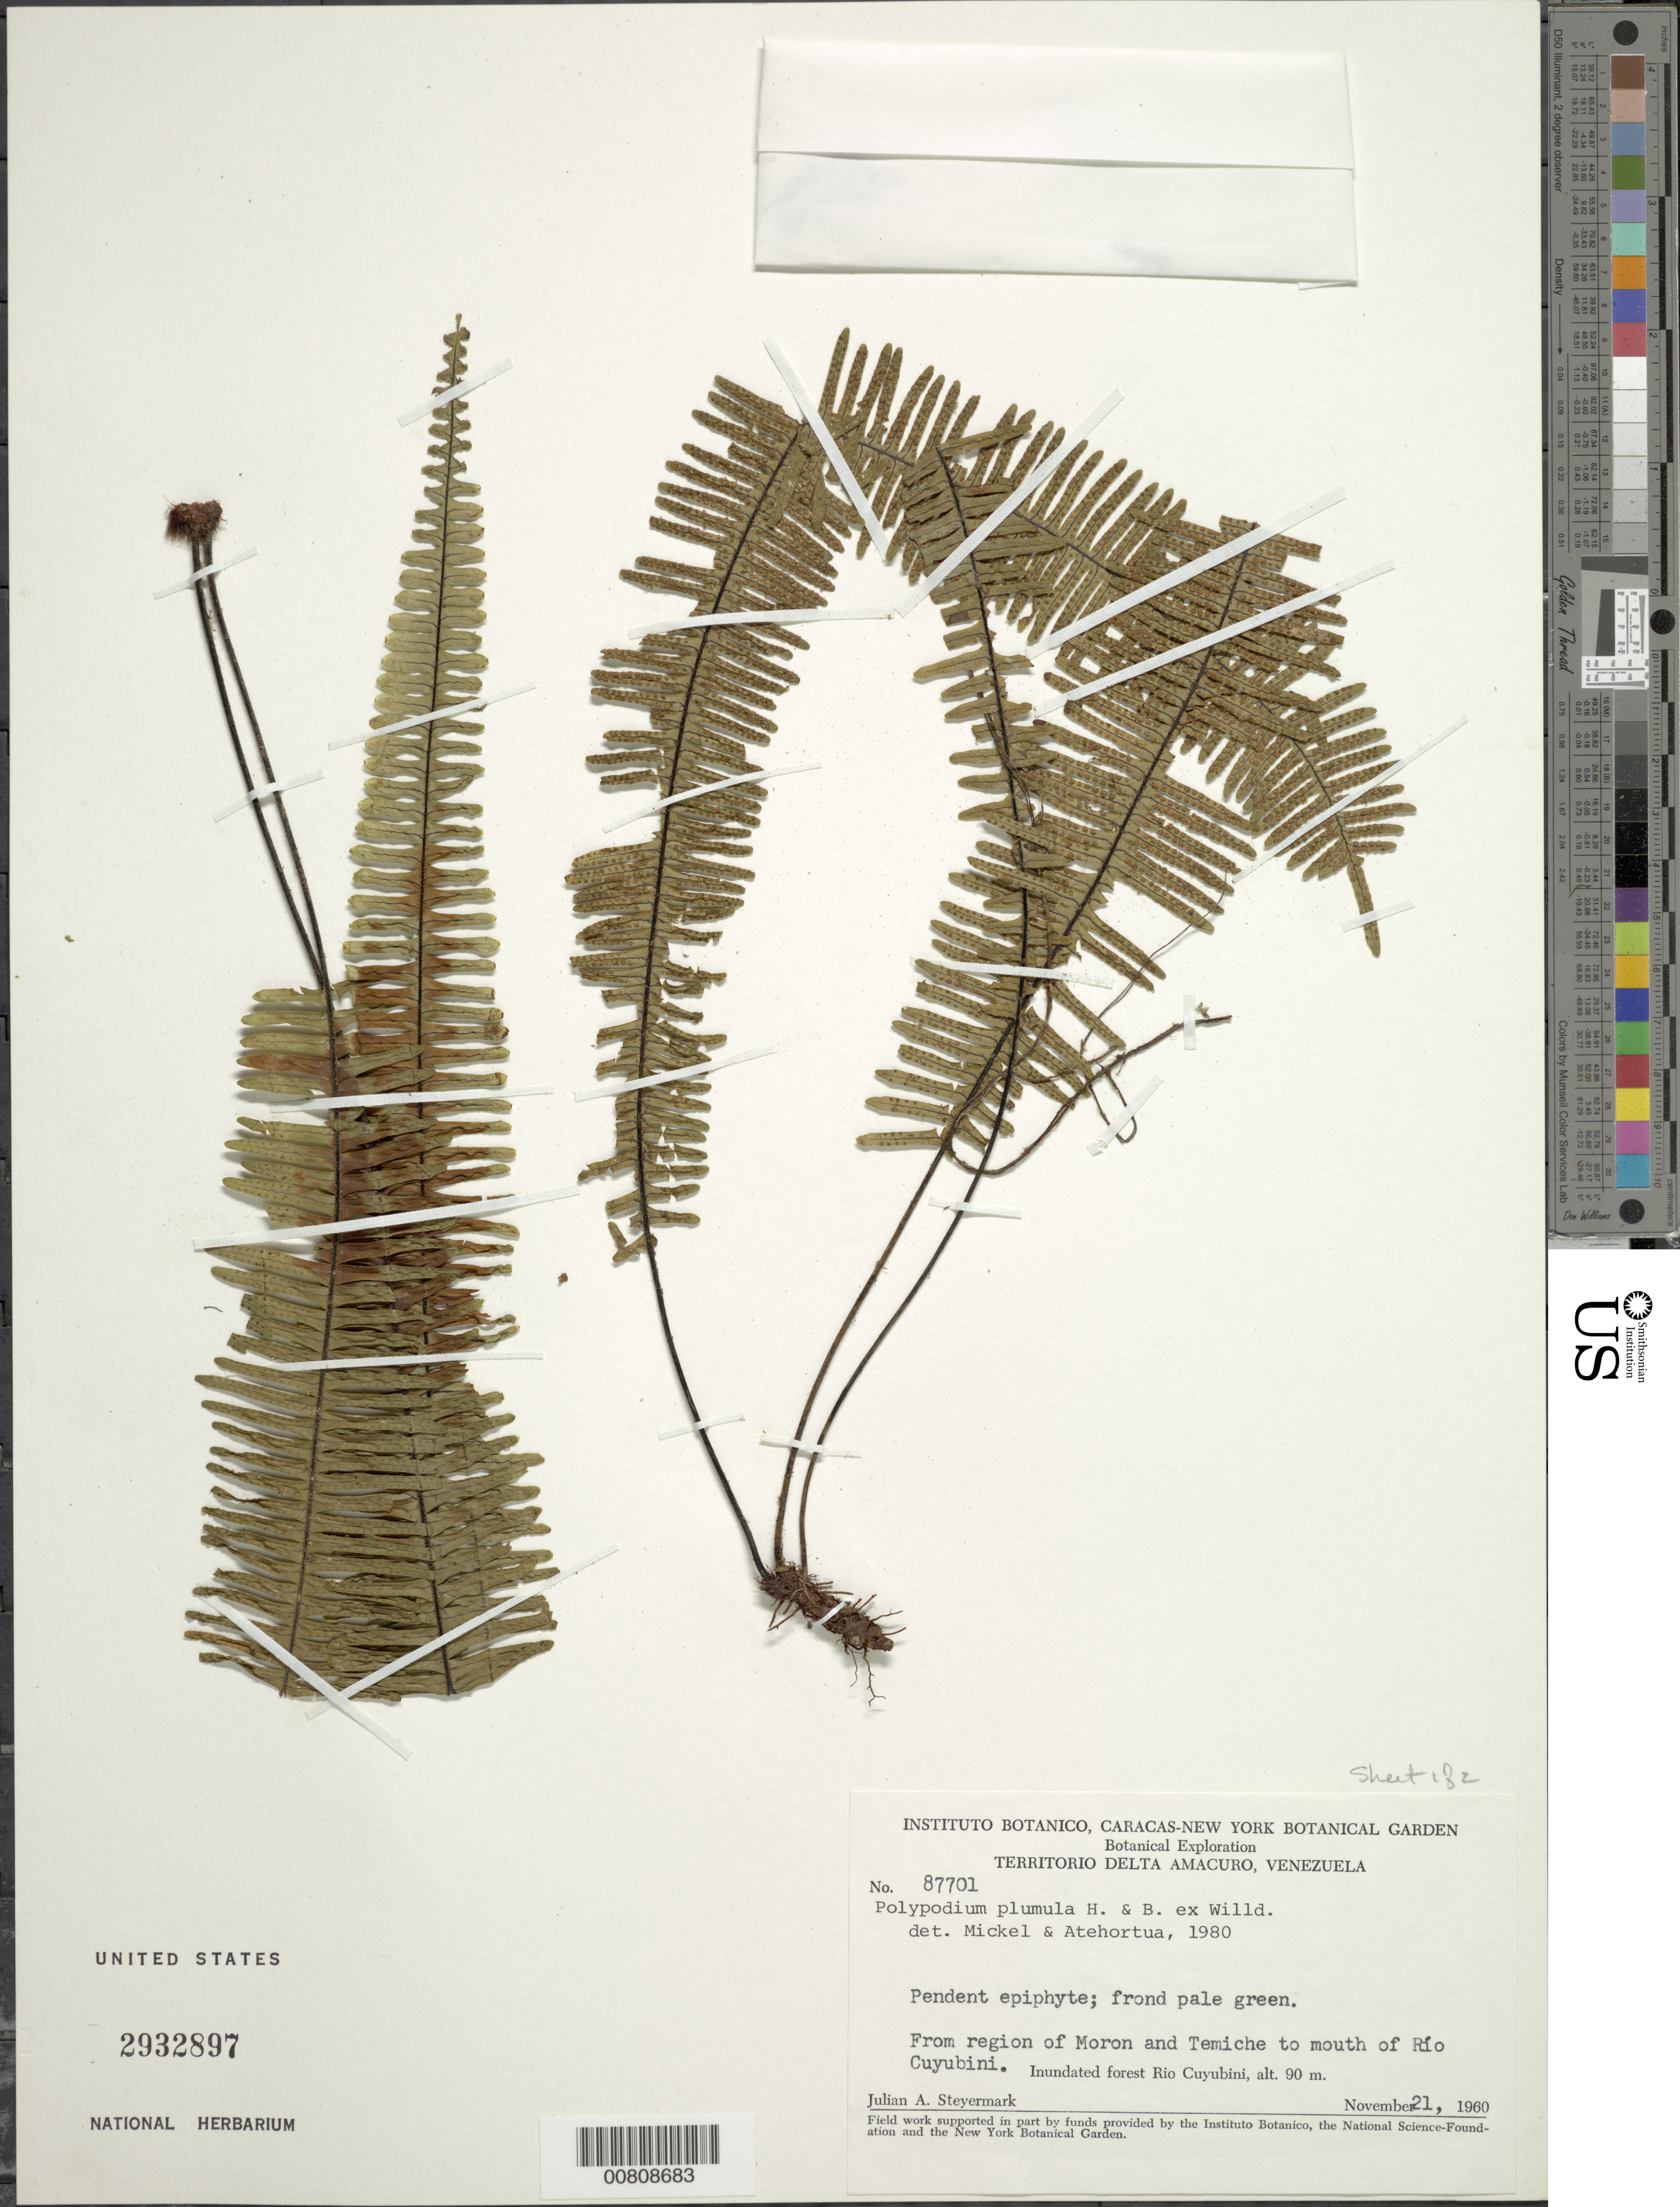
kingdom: Plantae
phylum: Tracheophyta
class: Polypodiopsida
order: Polypodiales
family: Polypodiaceae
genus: Pecluma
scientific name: Pecluma plumula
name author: (Humb. & Bonpl. ex Willd.) M.G. Price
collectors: J. Steyermark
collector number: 87701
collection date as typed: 21-Nov-60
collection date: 1960-11-21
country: Venezuela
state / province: Delta Amacuro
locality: Río Cuyubini, Moron and Temiche to mouth of Río Cuyubini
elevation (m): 90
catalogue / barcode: US 2932897